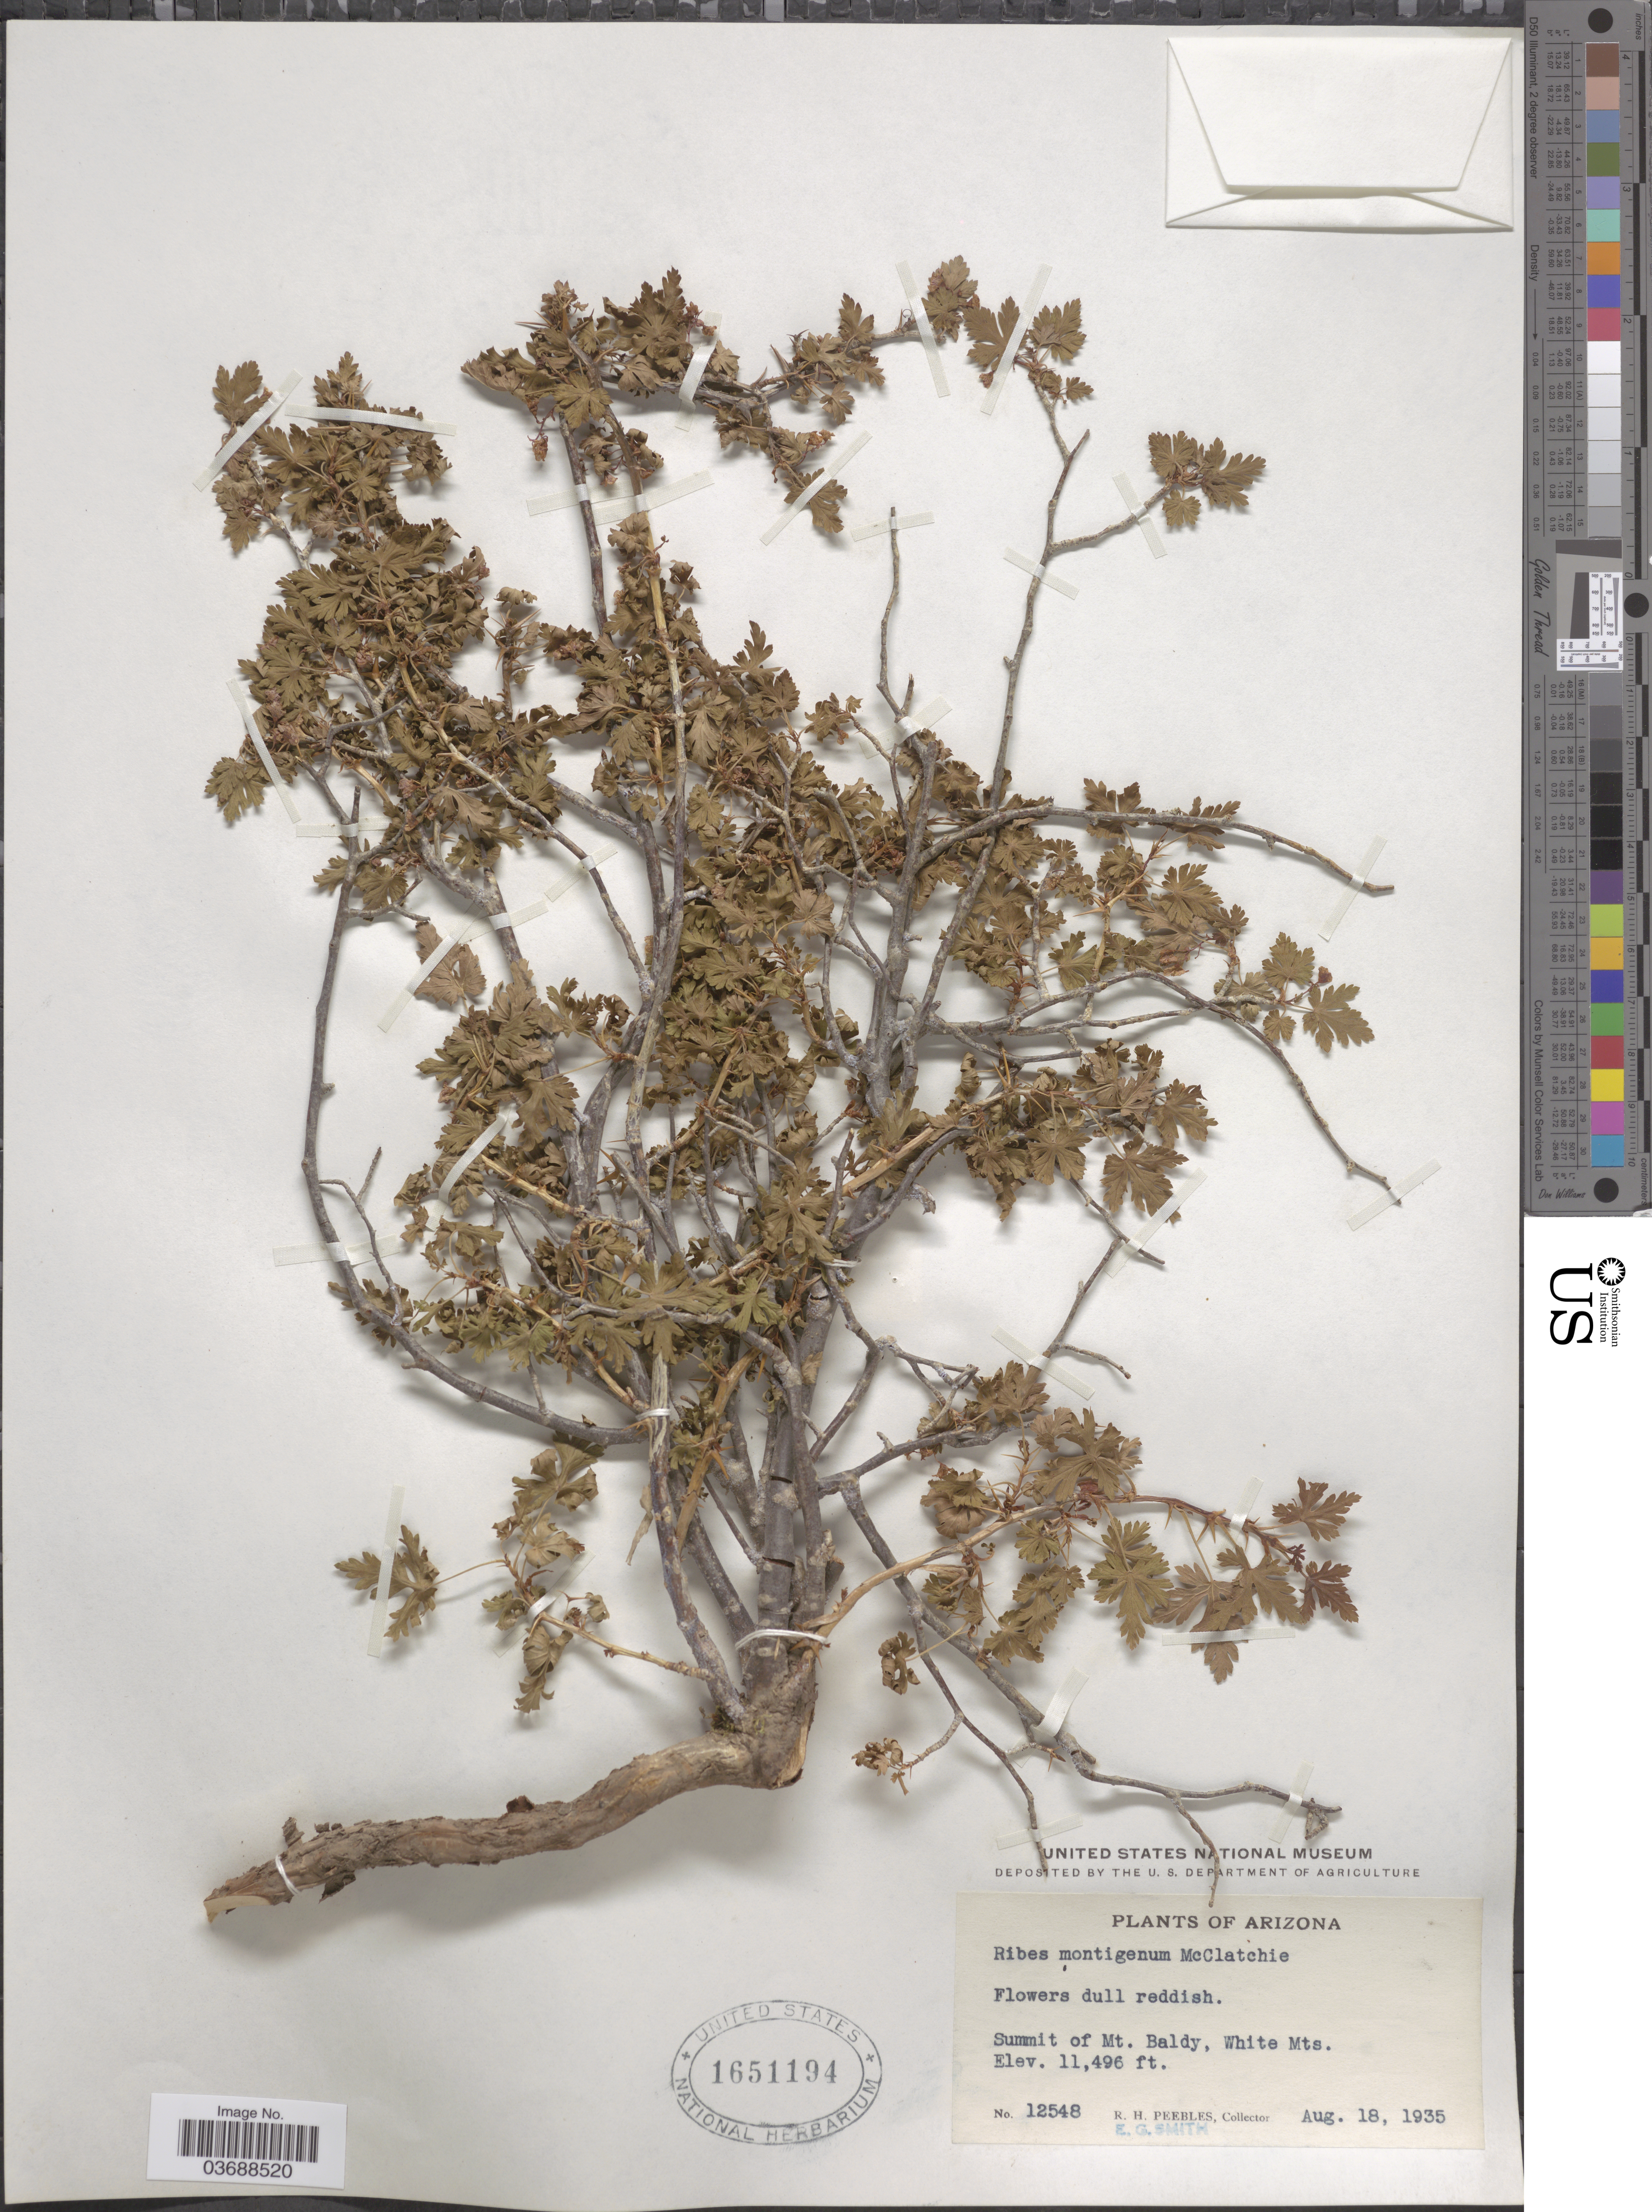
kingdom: Plantae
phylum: Tracheophyta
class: Magnoliopsida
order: Saxifragales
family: Grossulariaceae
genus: Ribes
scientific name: Ribes montigenum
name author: McClatchie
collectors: R. H. Peebles & E. G. Smith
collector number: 12548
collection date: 1935-08-18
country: United States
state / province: Arizona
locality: Summit of Mt. Baldy, White Mts.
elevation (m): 3504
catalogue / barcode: US 1651194